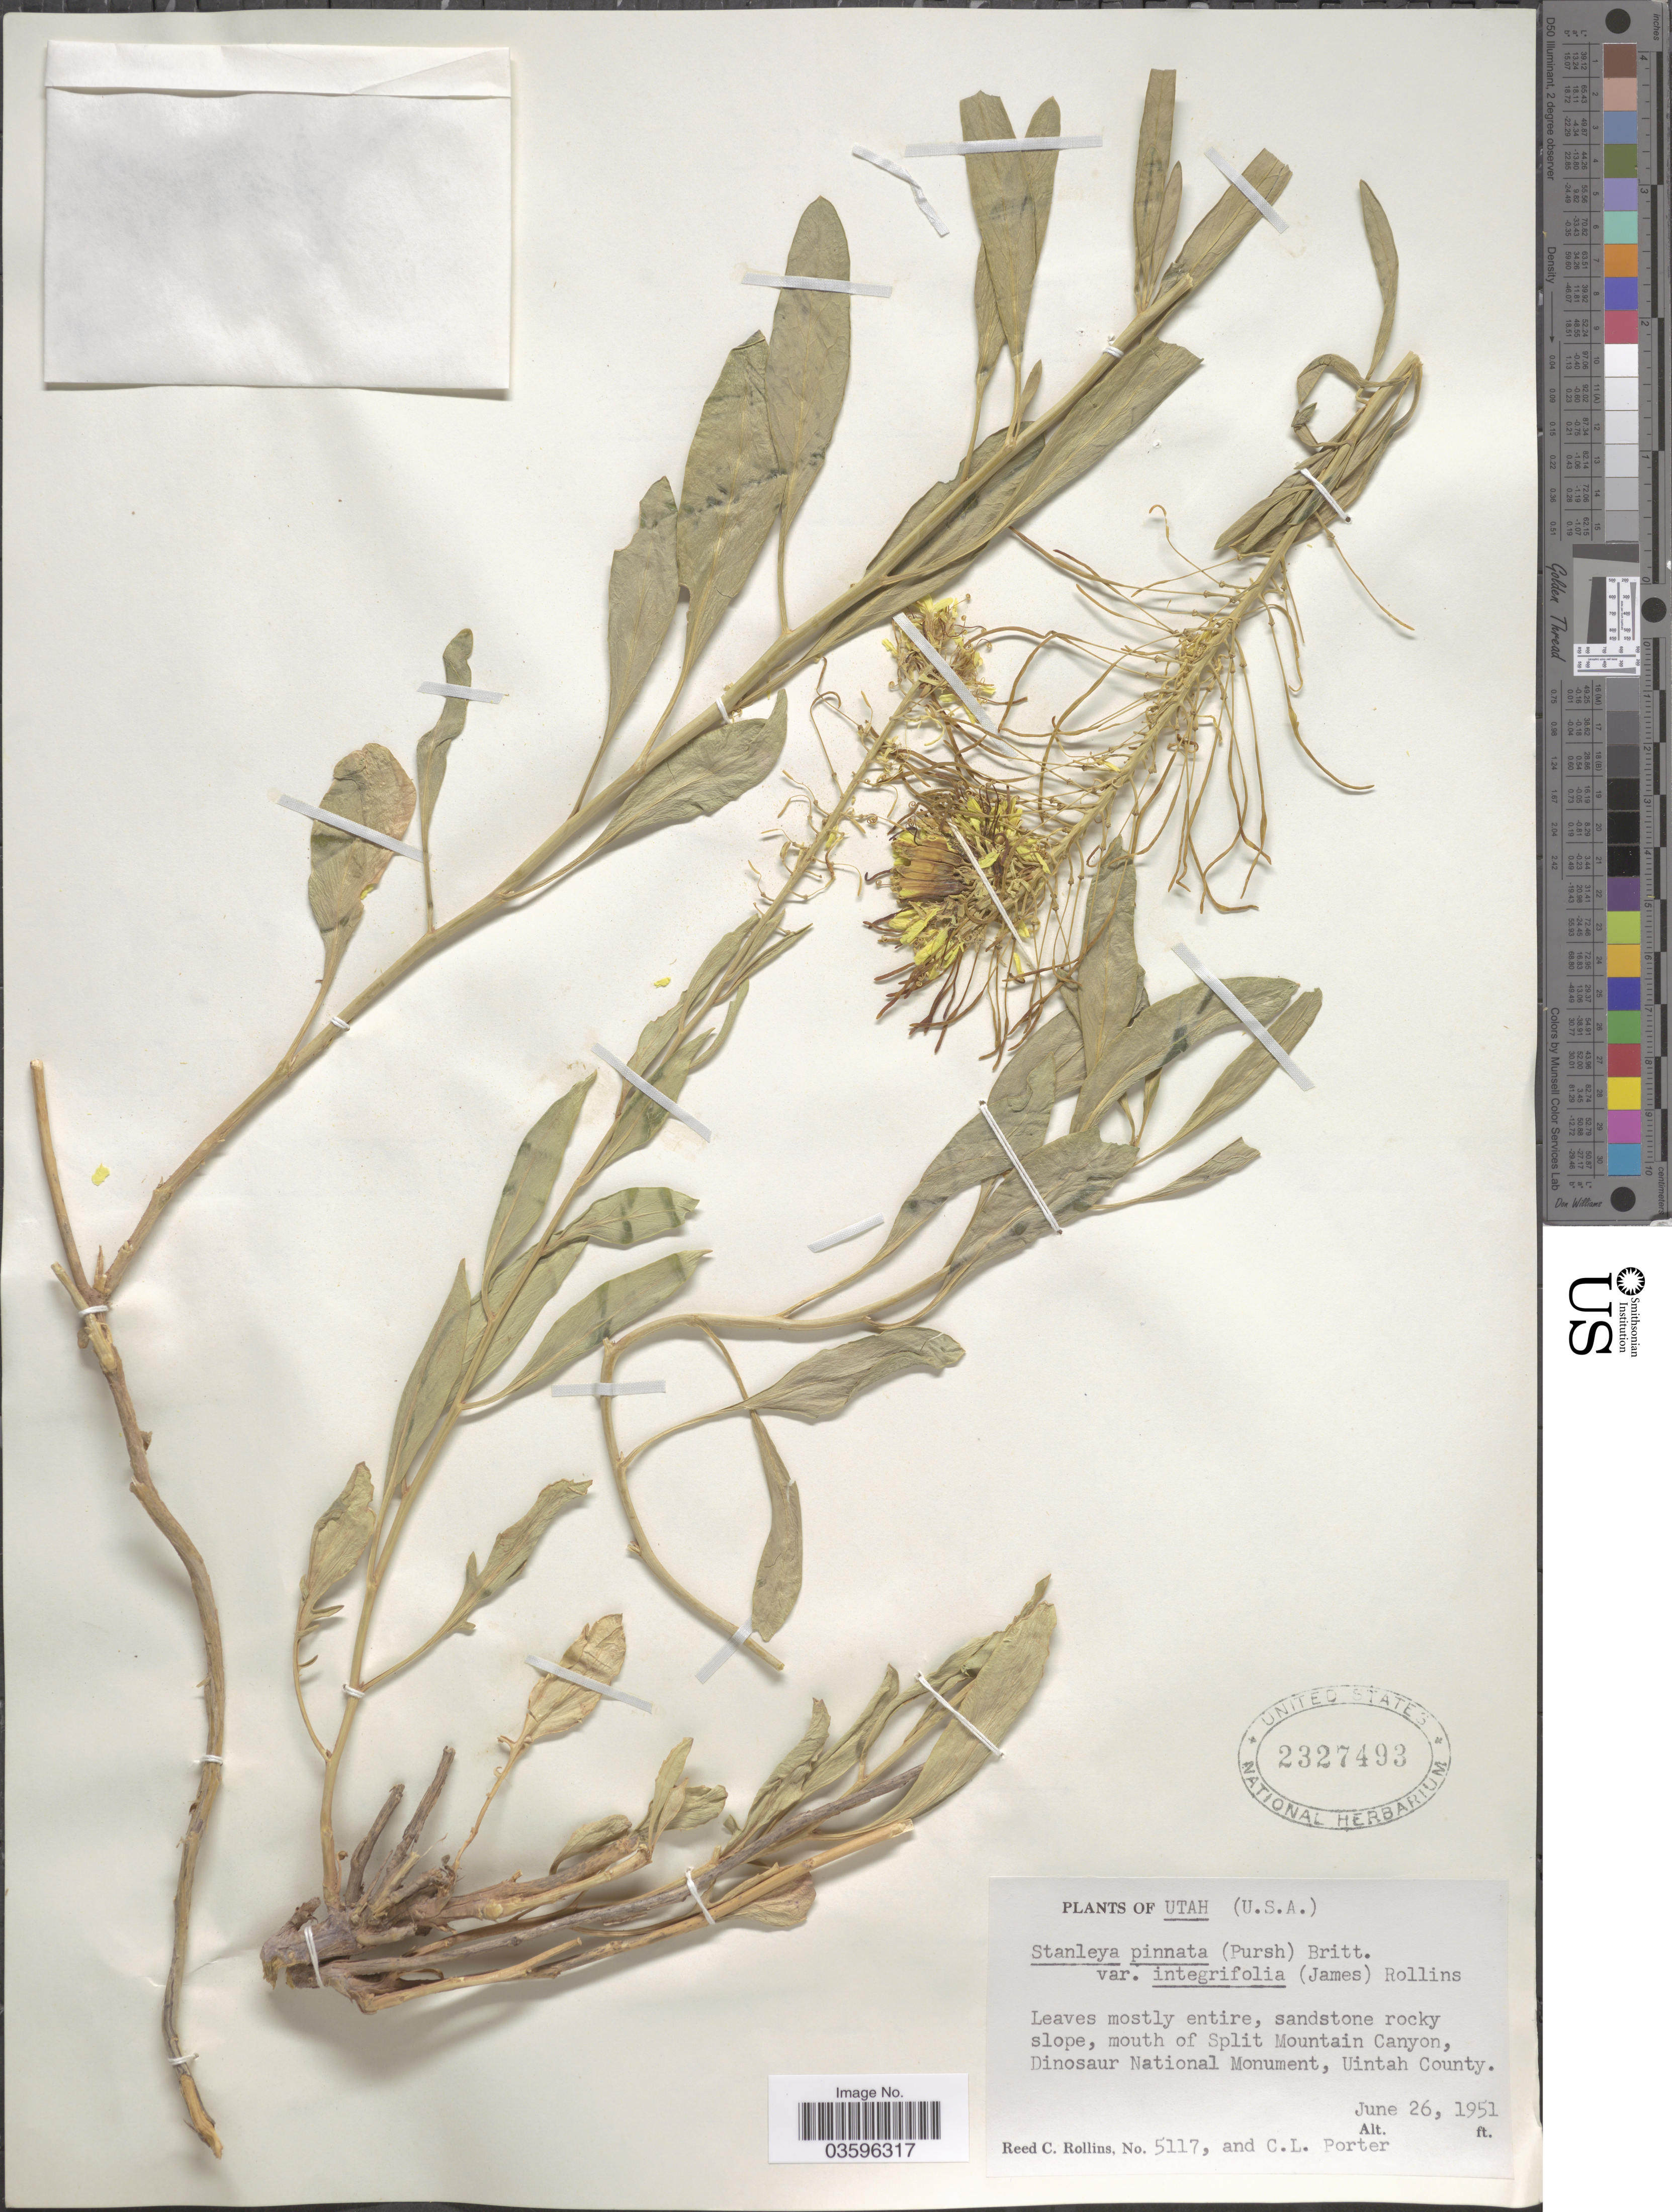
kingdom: Plantae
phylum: Tracheophyta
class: Magnoliopsida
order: Brassicales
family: Brassicaceae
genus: Stanleya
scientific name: Stanleya pinnata var. integrifolia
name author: (E. James) Rollins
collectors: R. C. Rollins & C. L. Porter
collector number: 5117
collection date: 1951-06-26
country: United States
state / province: Utah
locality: Mouth of Split Mountain Canyon, Dinosaur National Monument, Uintah County.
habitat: sandstone rocky slope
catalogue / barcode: US 2327493